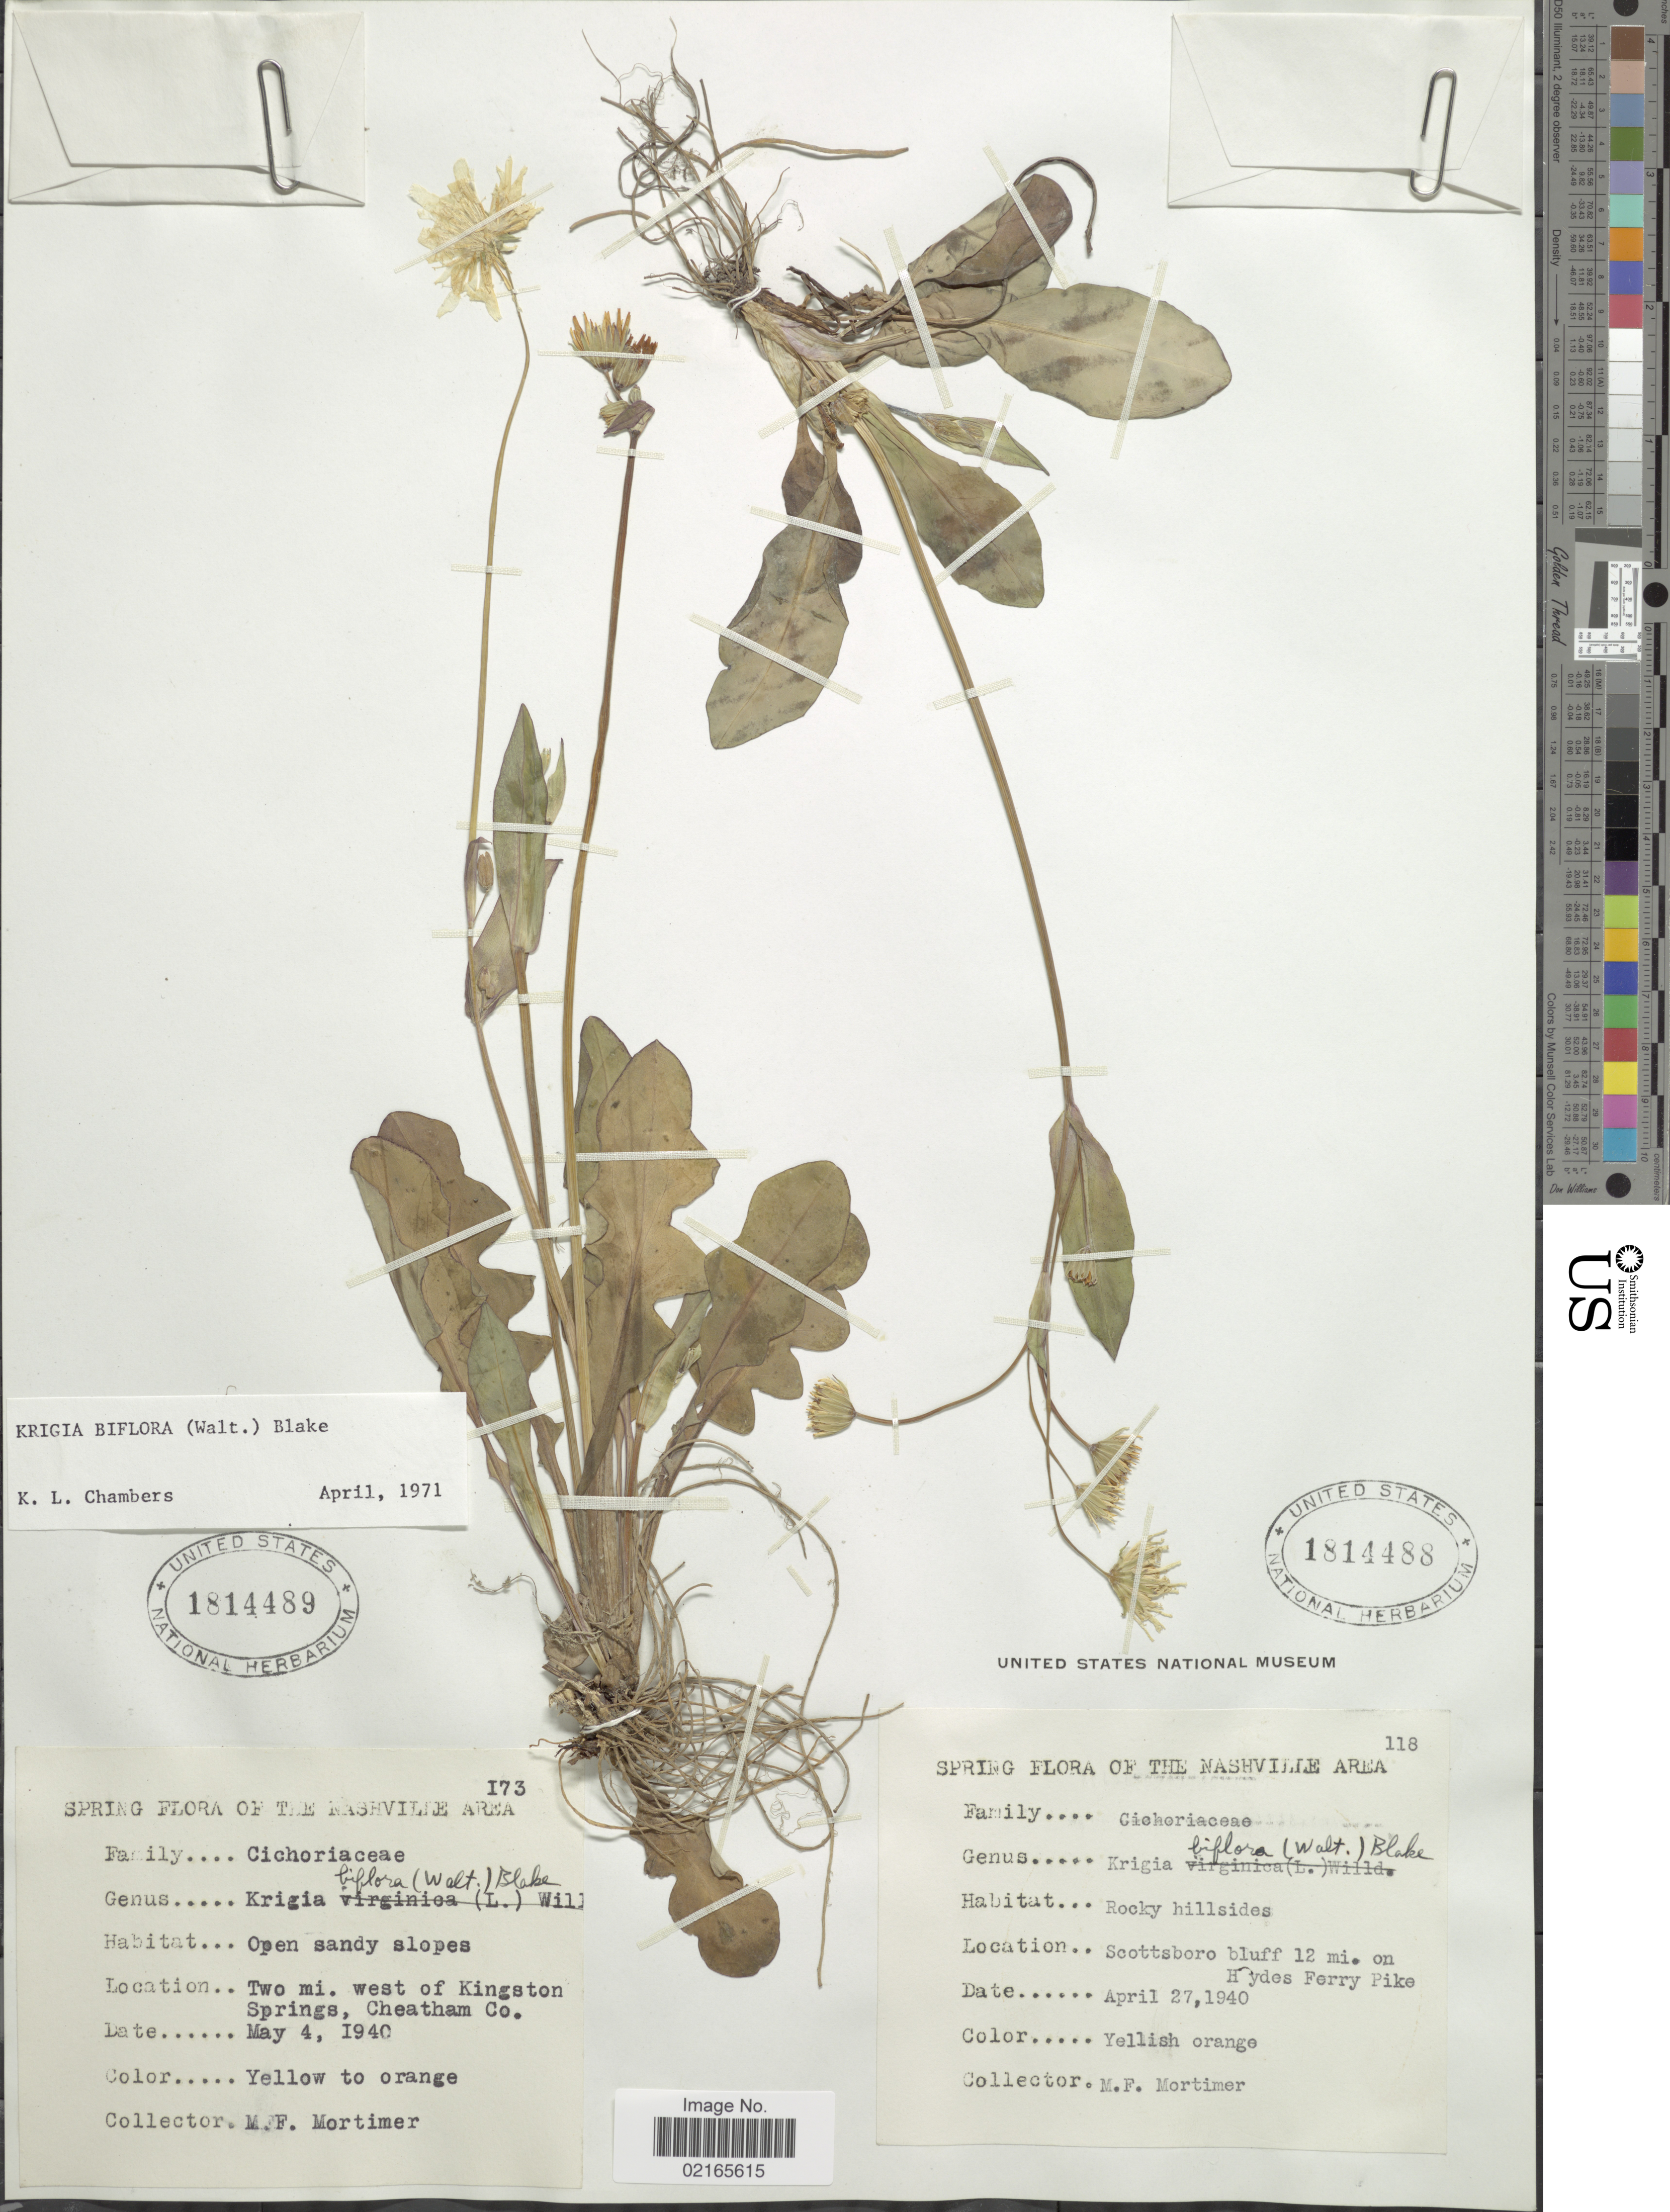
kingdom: Plantae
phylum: Tracheophyta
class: Magnoliopsida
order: Asterales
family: Asteraceae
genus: Krigia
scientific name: Krigia biflora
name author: (Walter) S.F. Blake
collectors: M. Mortimer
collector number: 118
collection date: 1940-04-27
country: United States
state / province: Tennessee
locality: Spring of the Nashville Area, rocky hillsides, Scottsboro bluff 12 mi. on Hydes Ferry Pike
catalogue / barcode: US 1814488